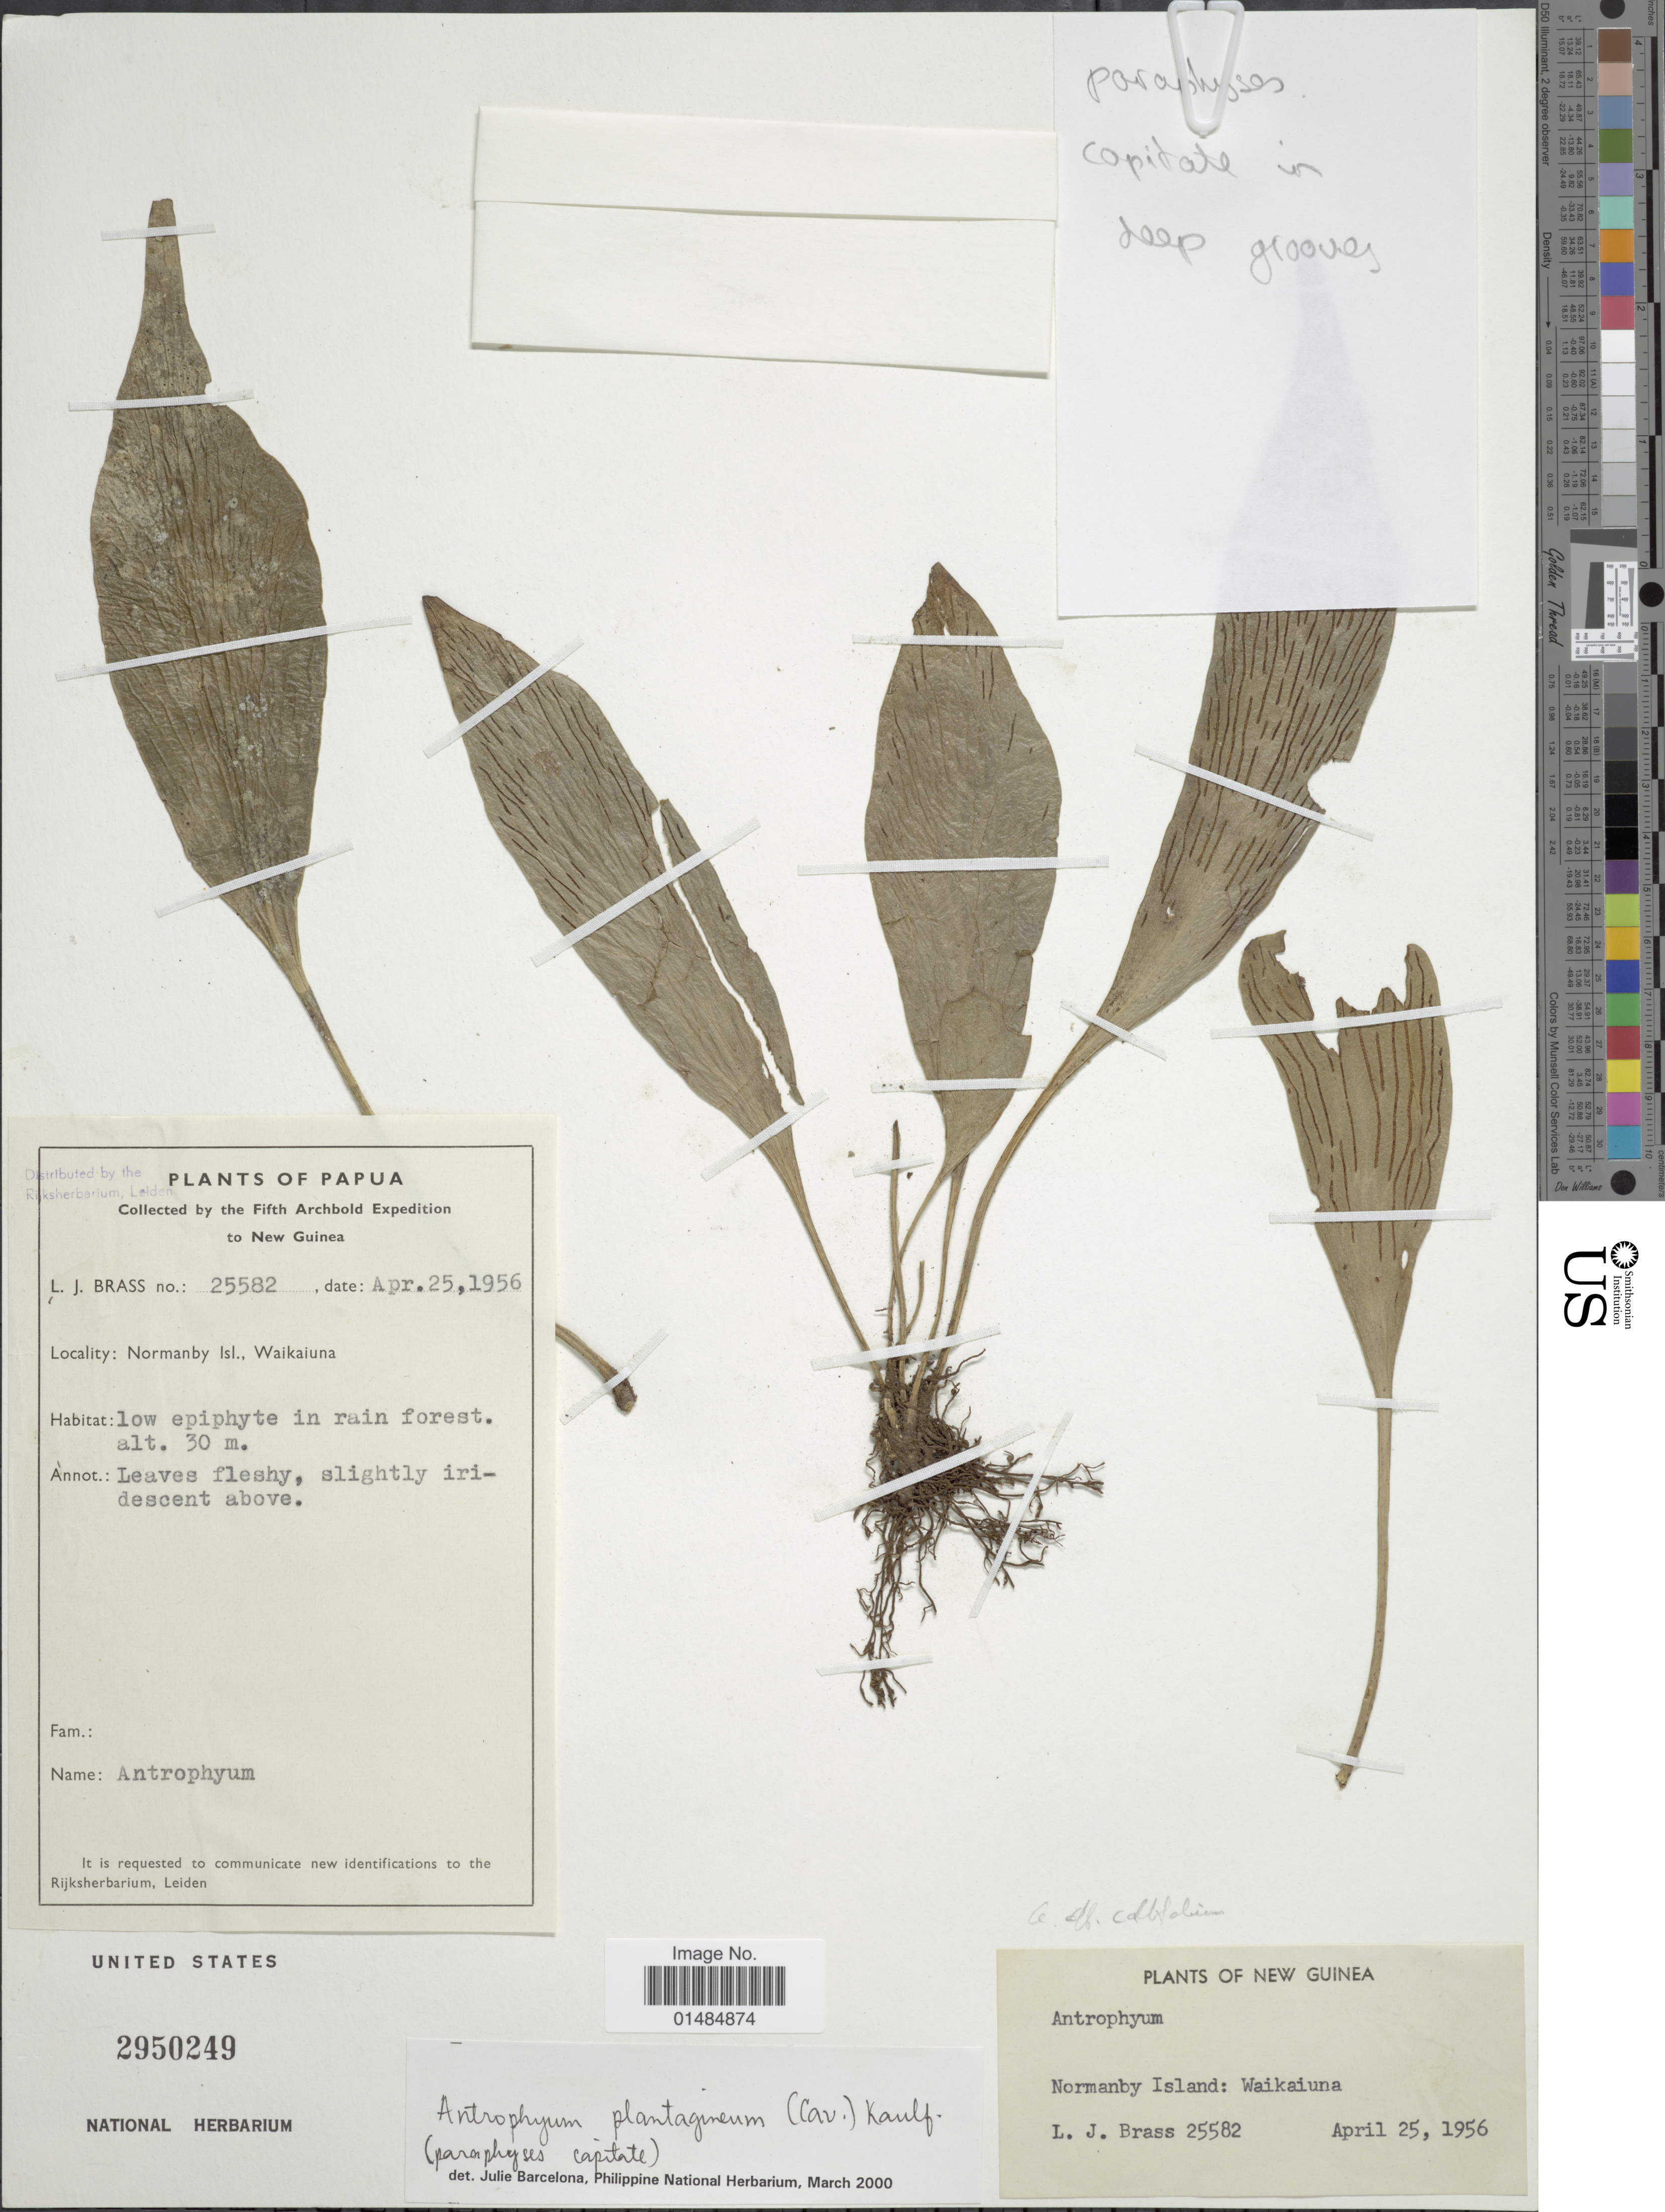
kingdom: Plantae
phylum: Tracheophyta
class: Polypodiopsida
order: Polypodiales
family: Pteridaceae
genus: Antrophyum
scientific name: Antrophyum plantagineum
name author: (Cav.) Kaulf.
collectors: L. J. Brass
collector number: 25582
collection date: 1956-04-25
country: Papua New Guinea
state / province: Milne Bay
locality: Normanby Island; Waikaiuna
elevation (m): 30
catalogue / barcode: US 2950249